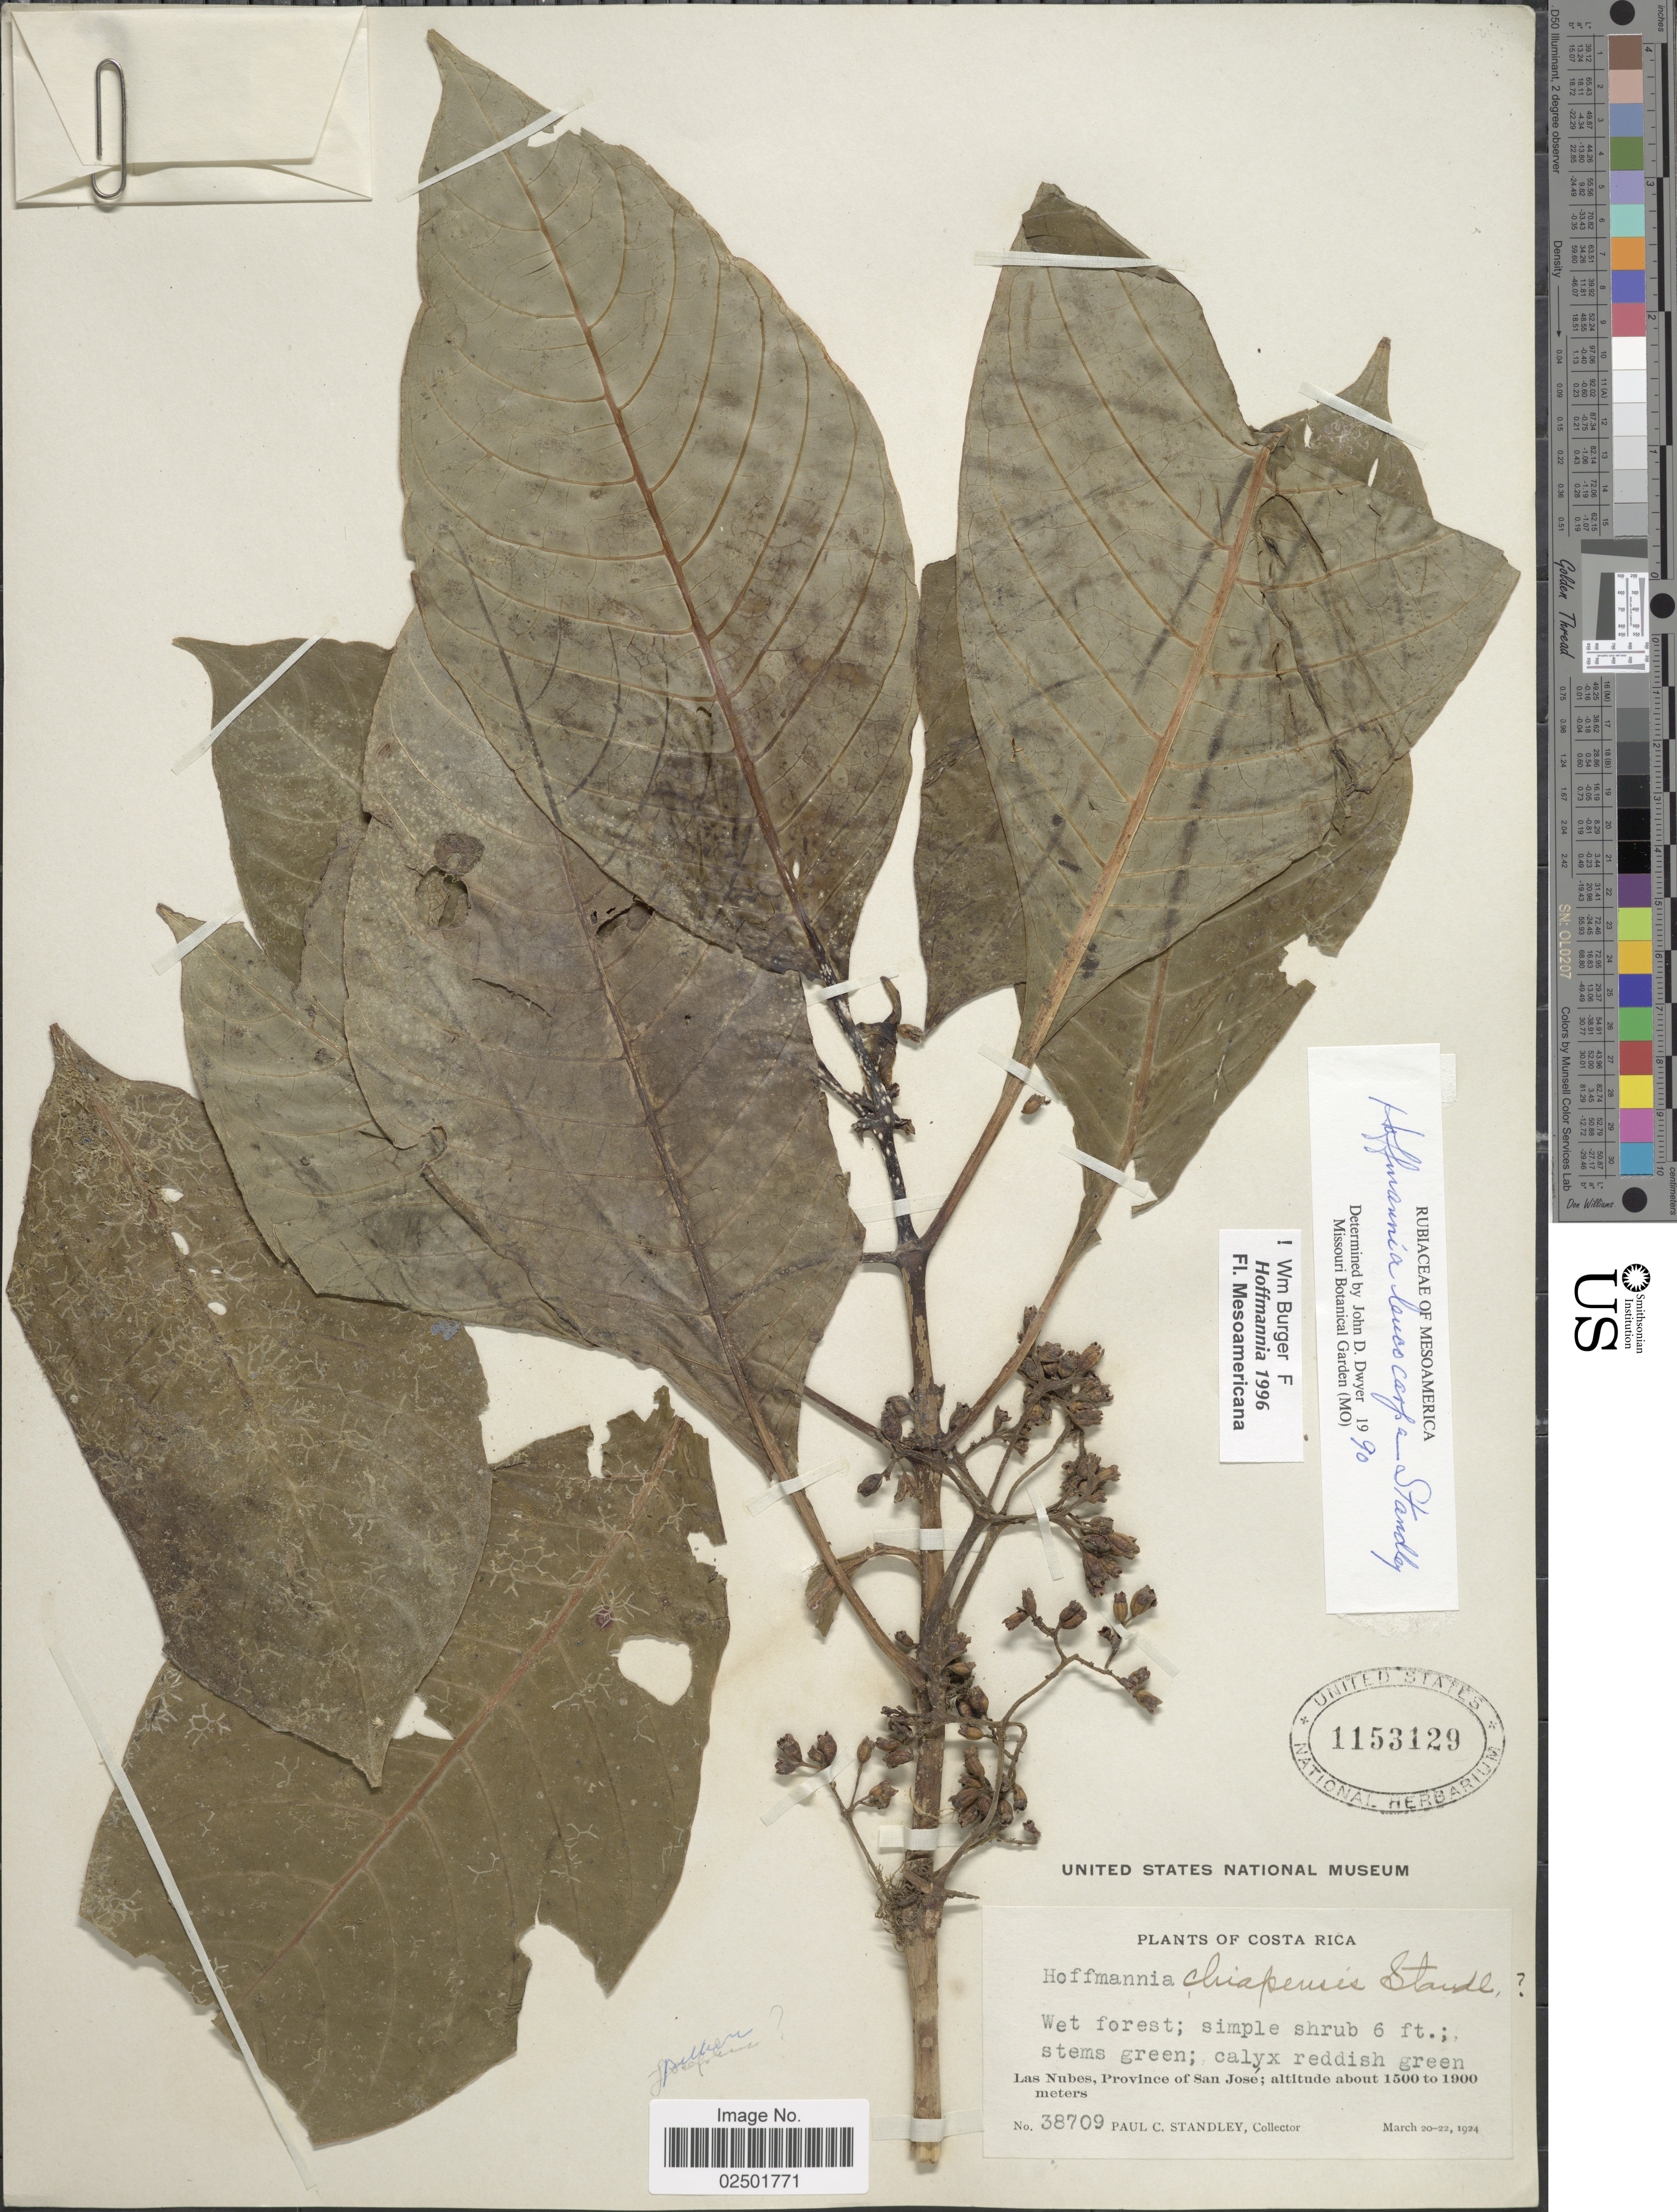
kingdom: Plantae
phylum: Tracheophyta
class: Magnoliopsida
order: Gentianales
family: Rubiaceae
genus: Hoffmannia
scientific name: Hoffmannia leucocarpa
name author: Standl.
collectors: P. C. Standley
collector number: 38709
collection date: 1924-03-20/1924-03-22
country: Costa Rica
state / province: San José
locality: Wet forest; Las Nubes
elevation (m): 1500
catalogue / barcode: US 1153129